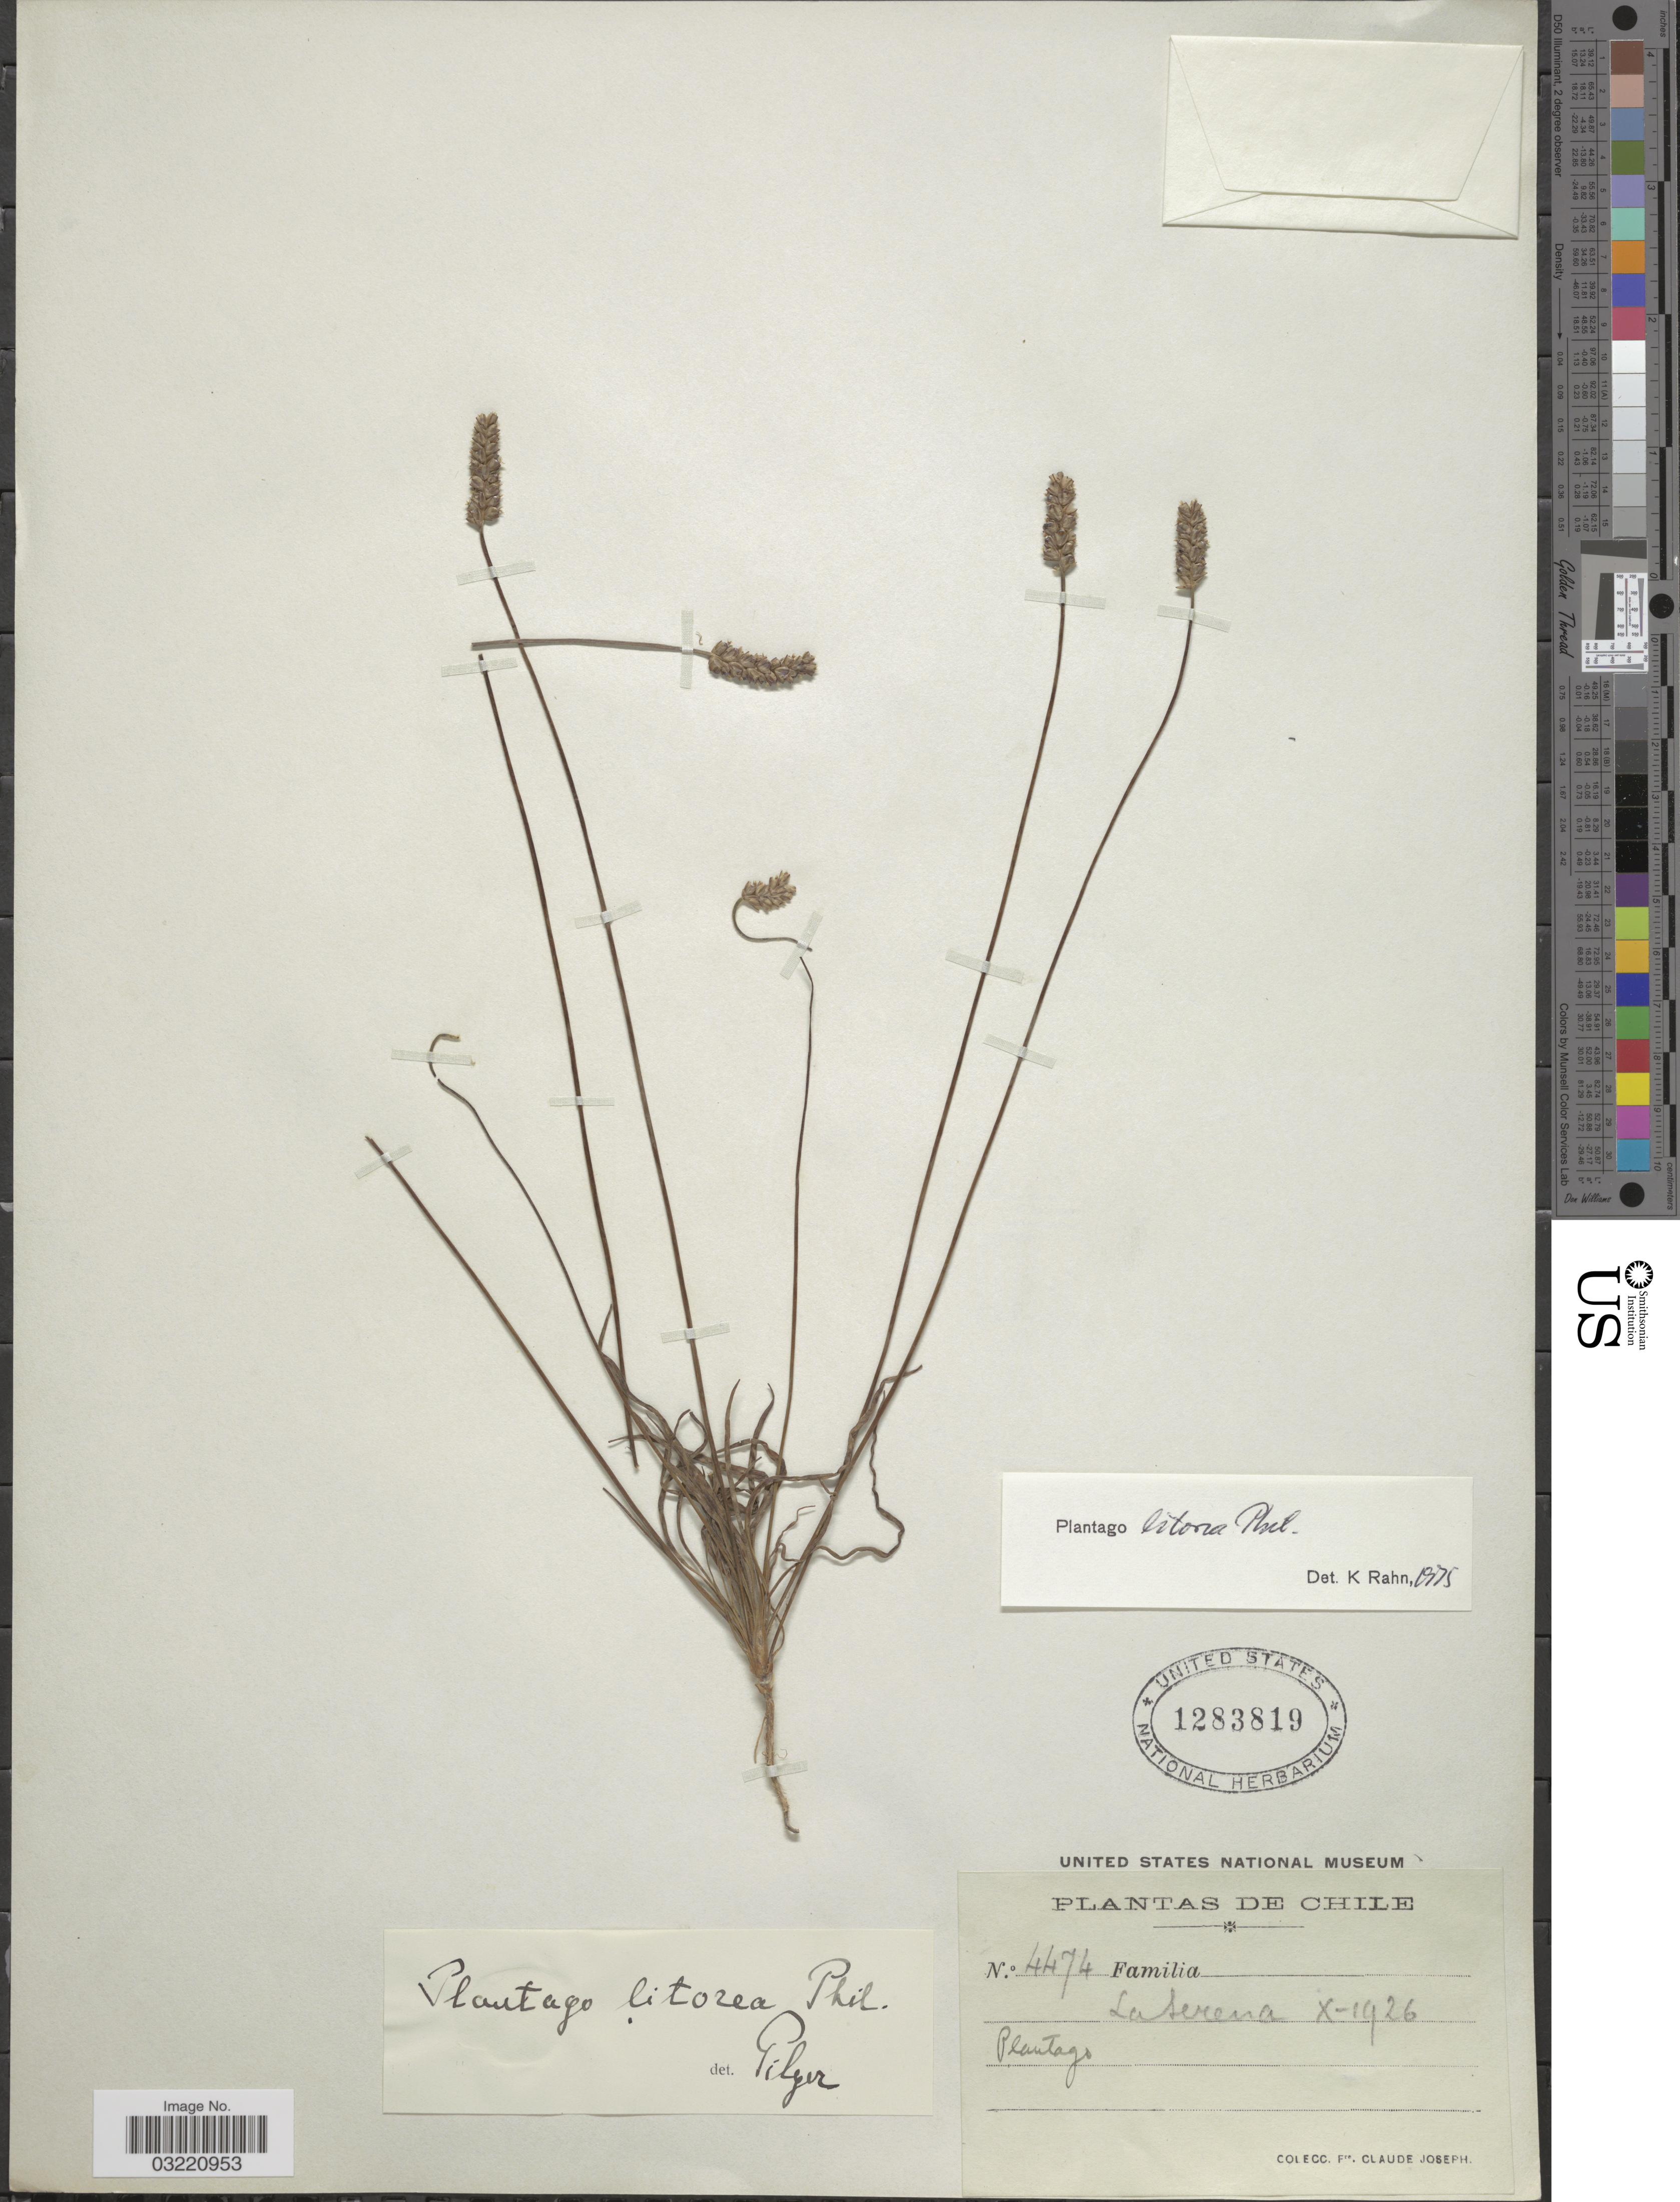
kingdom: Plantae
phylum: Tracheophyta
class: Magnoliopsida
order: Lamiales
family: Plantaginaceae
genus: Plantago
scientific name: Plantago litorea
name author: Phil.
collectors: Bro. Claude-Joseph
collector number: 4474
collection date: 1926-10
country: Chile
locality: La Serena.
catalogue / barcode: US 1283819